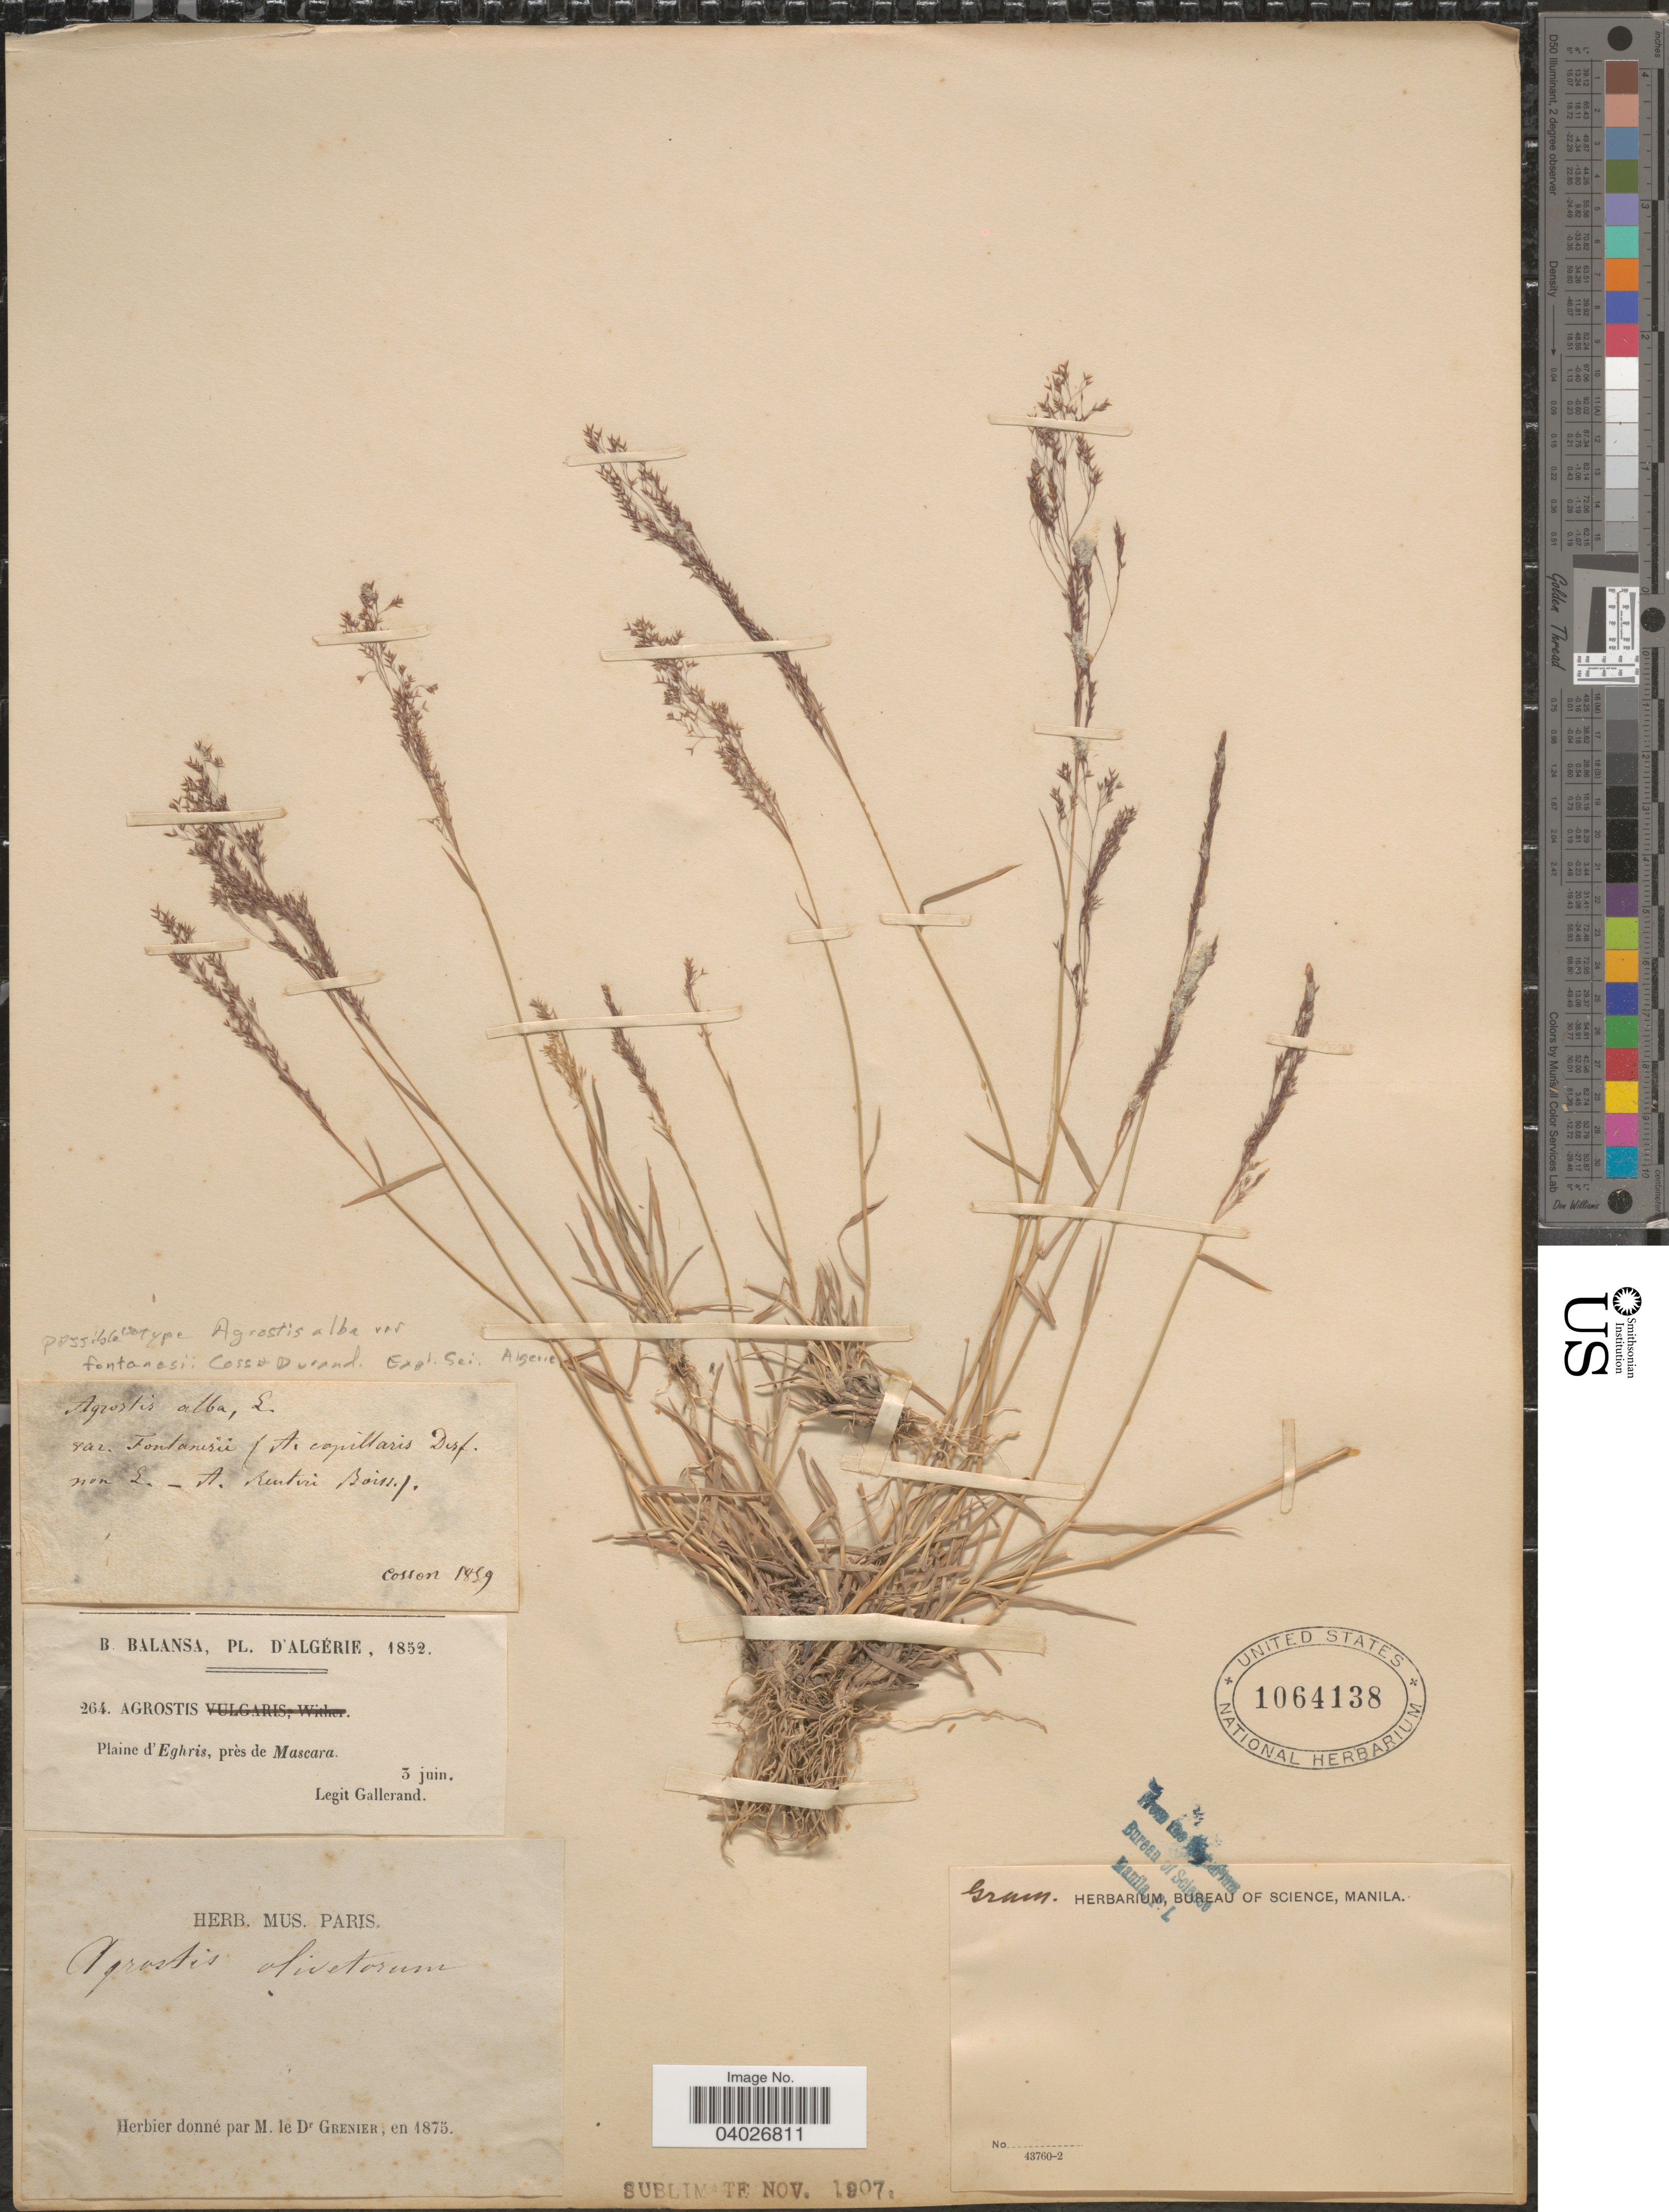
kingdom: Plantae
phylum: Tracheophyta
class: Liliopsida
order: Poales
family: Poaceae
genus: Agrostis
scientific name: Agrostis sp.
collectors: Gallerand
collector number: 264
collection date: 1852-06-03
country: Algeria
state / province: Muaskar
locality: Plaine d'Eghris, près de Mascara.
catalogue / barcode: US 1064138-2